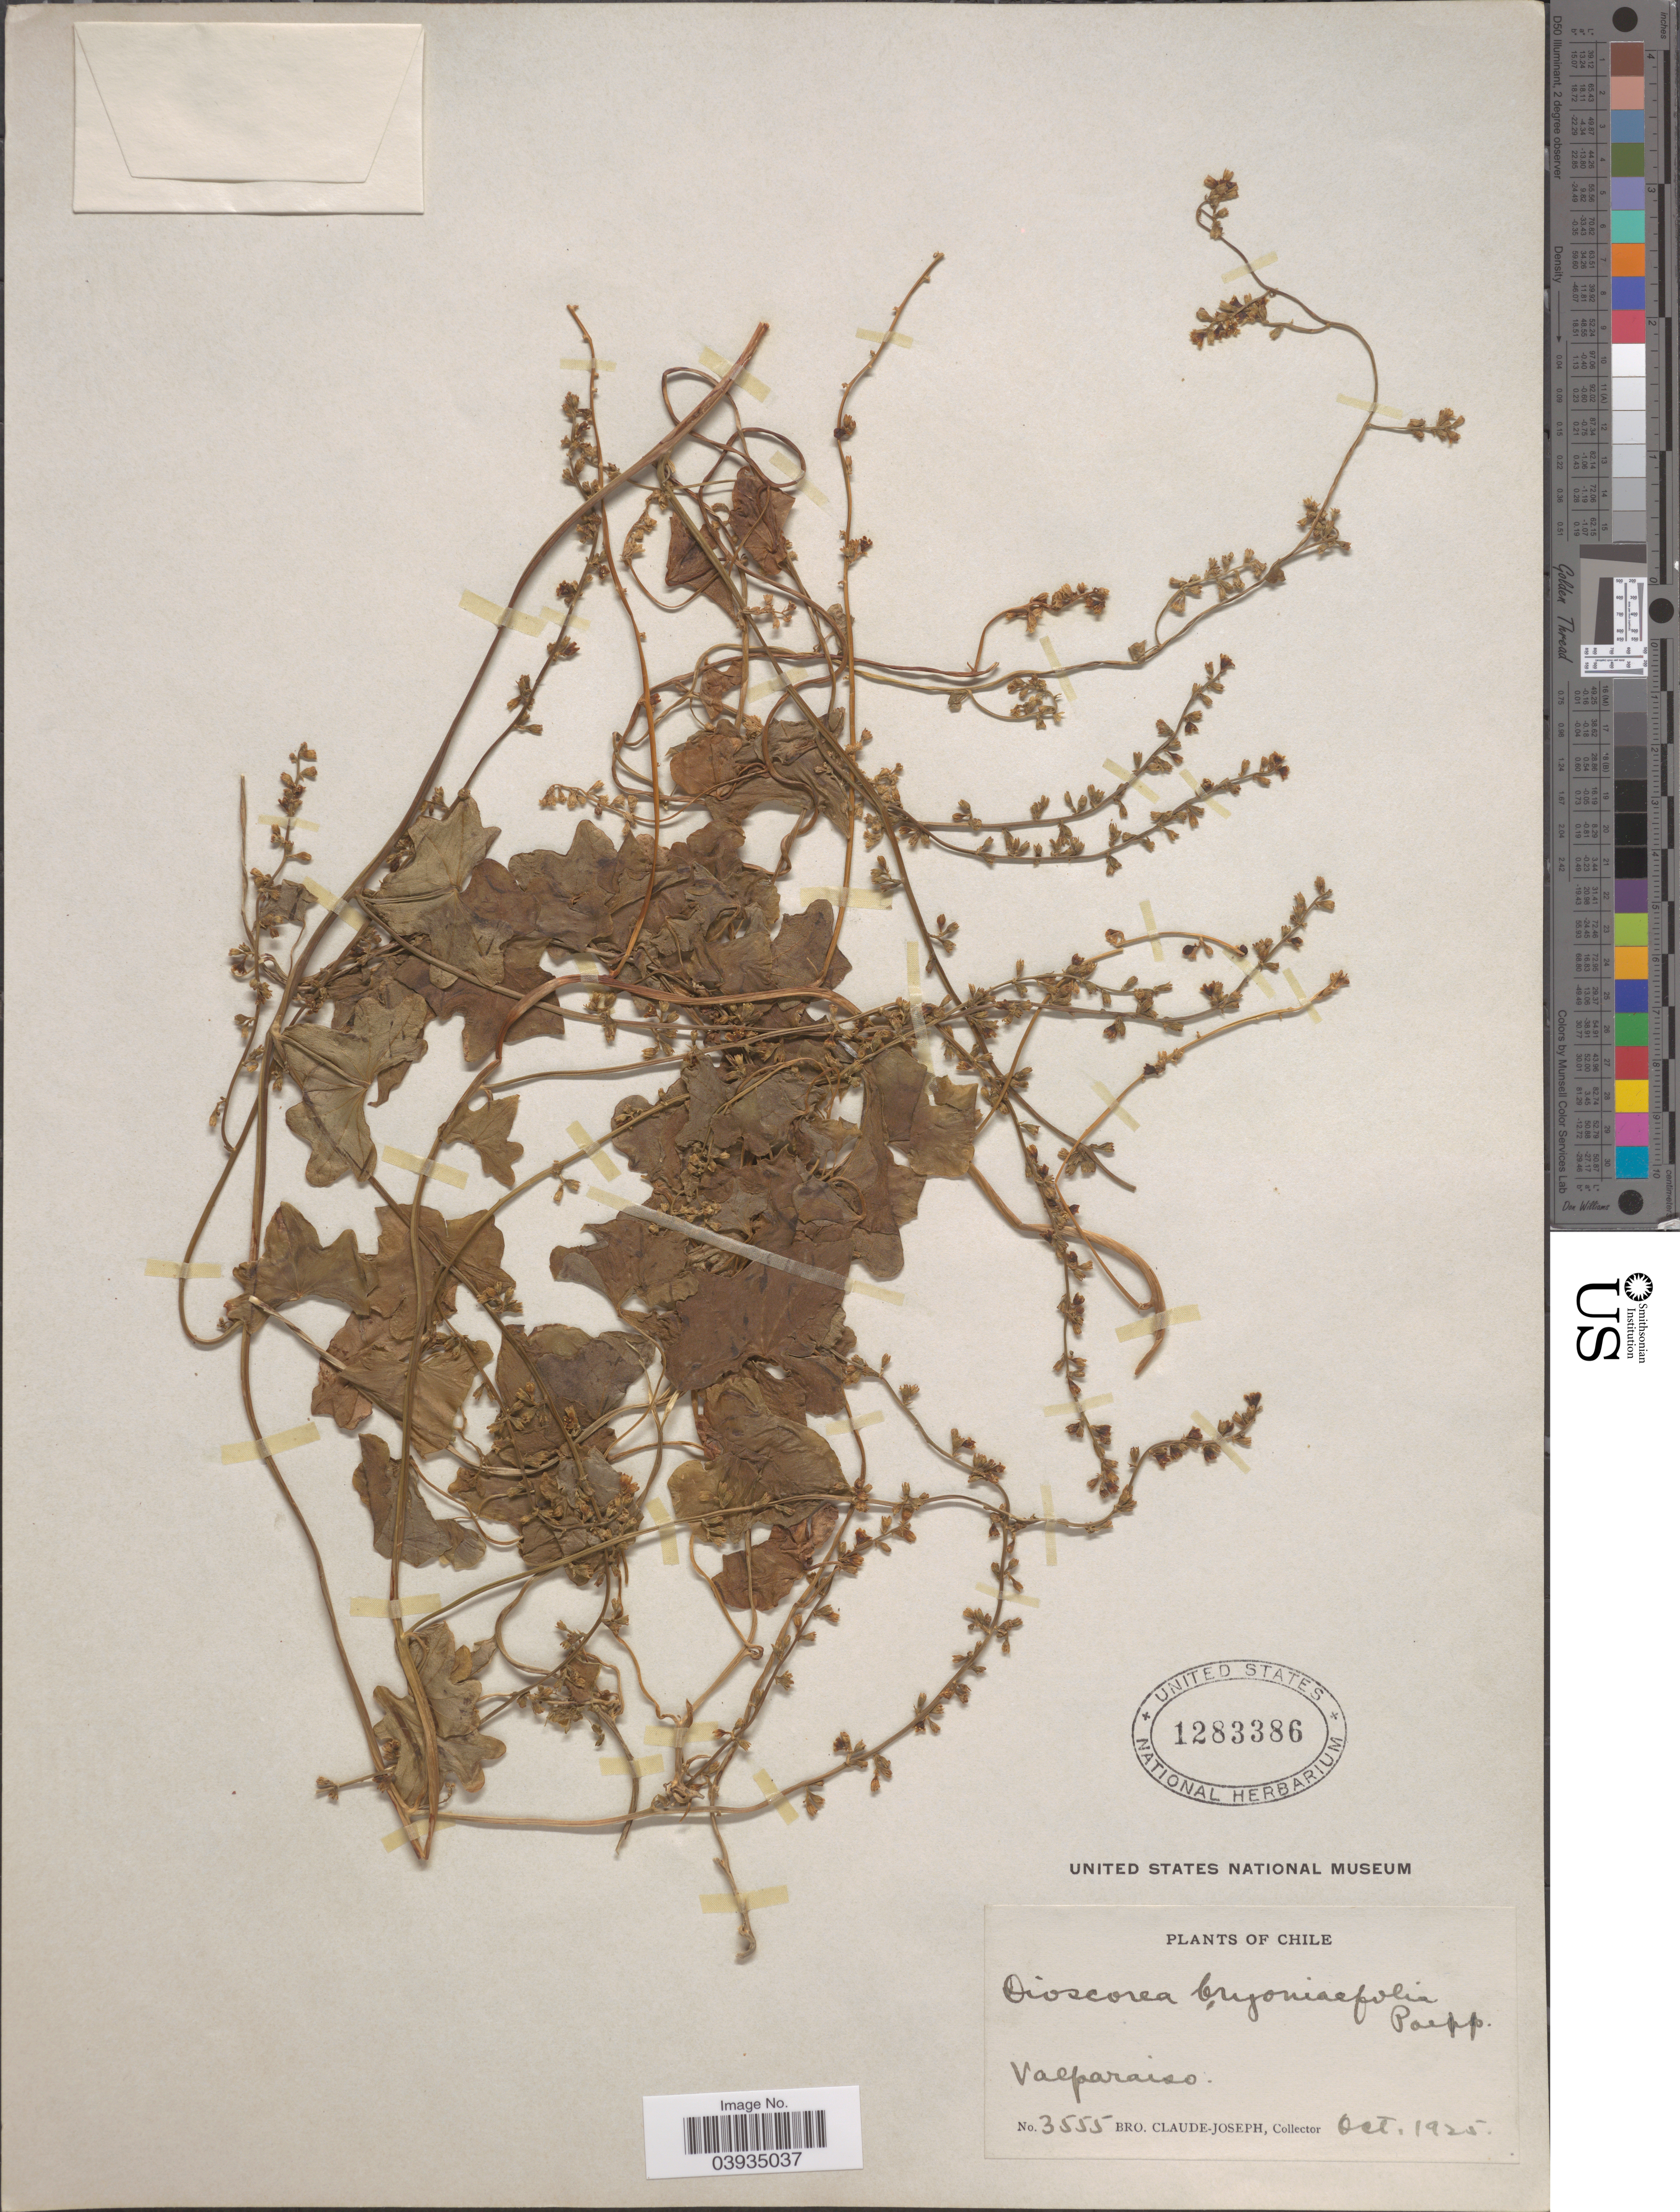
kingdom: Plantae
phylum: Tracheophyta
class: Liliopsida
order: Dioscoreales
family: Dioscoreaceae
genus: Dioscorea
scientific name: Dioscorea bryoniifolia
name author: Poepp.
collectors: Bro. Claude-Joseph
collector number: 3555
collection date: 1925-10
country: Chile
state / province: Valparaíso (V)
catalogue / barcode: US 1283386